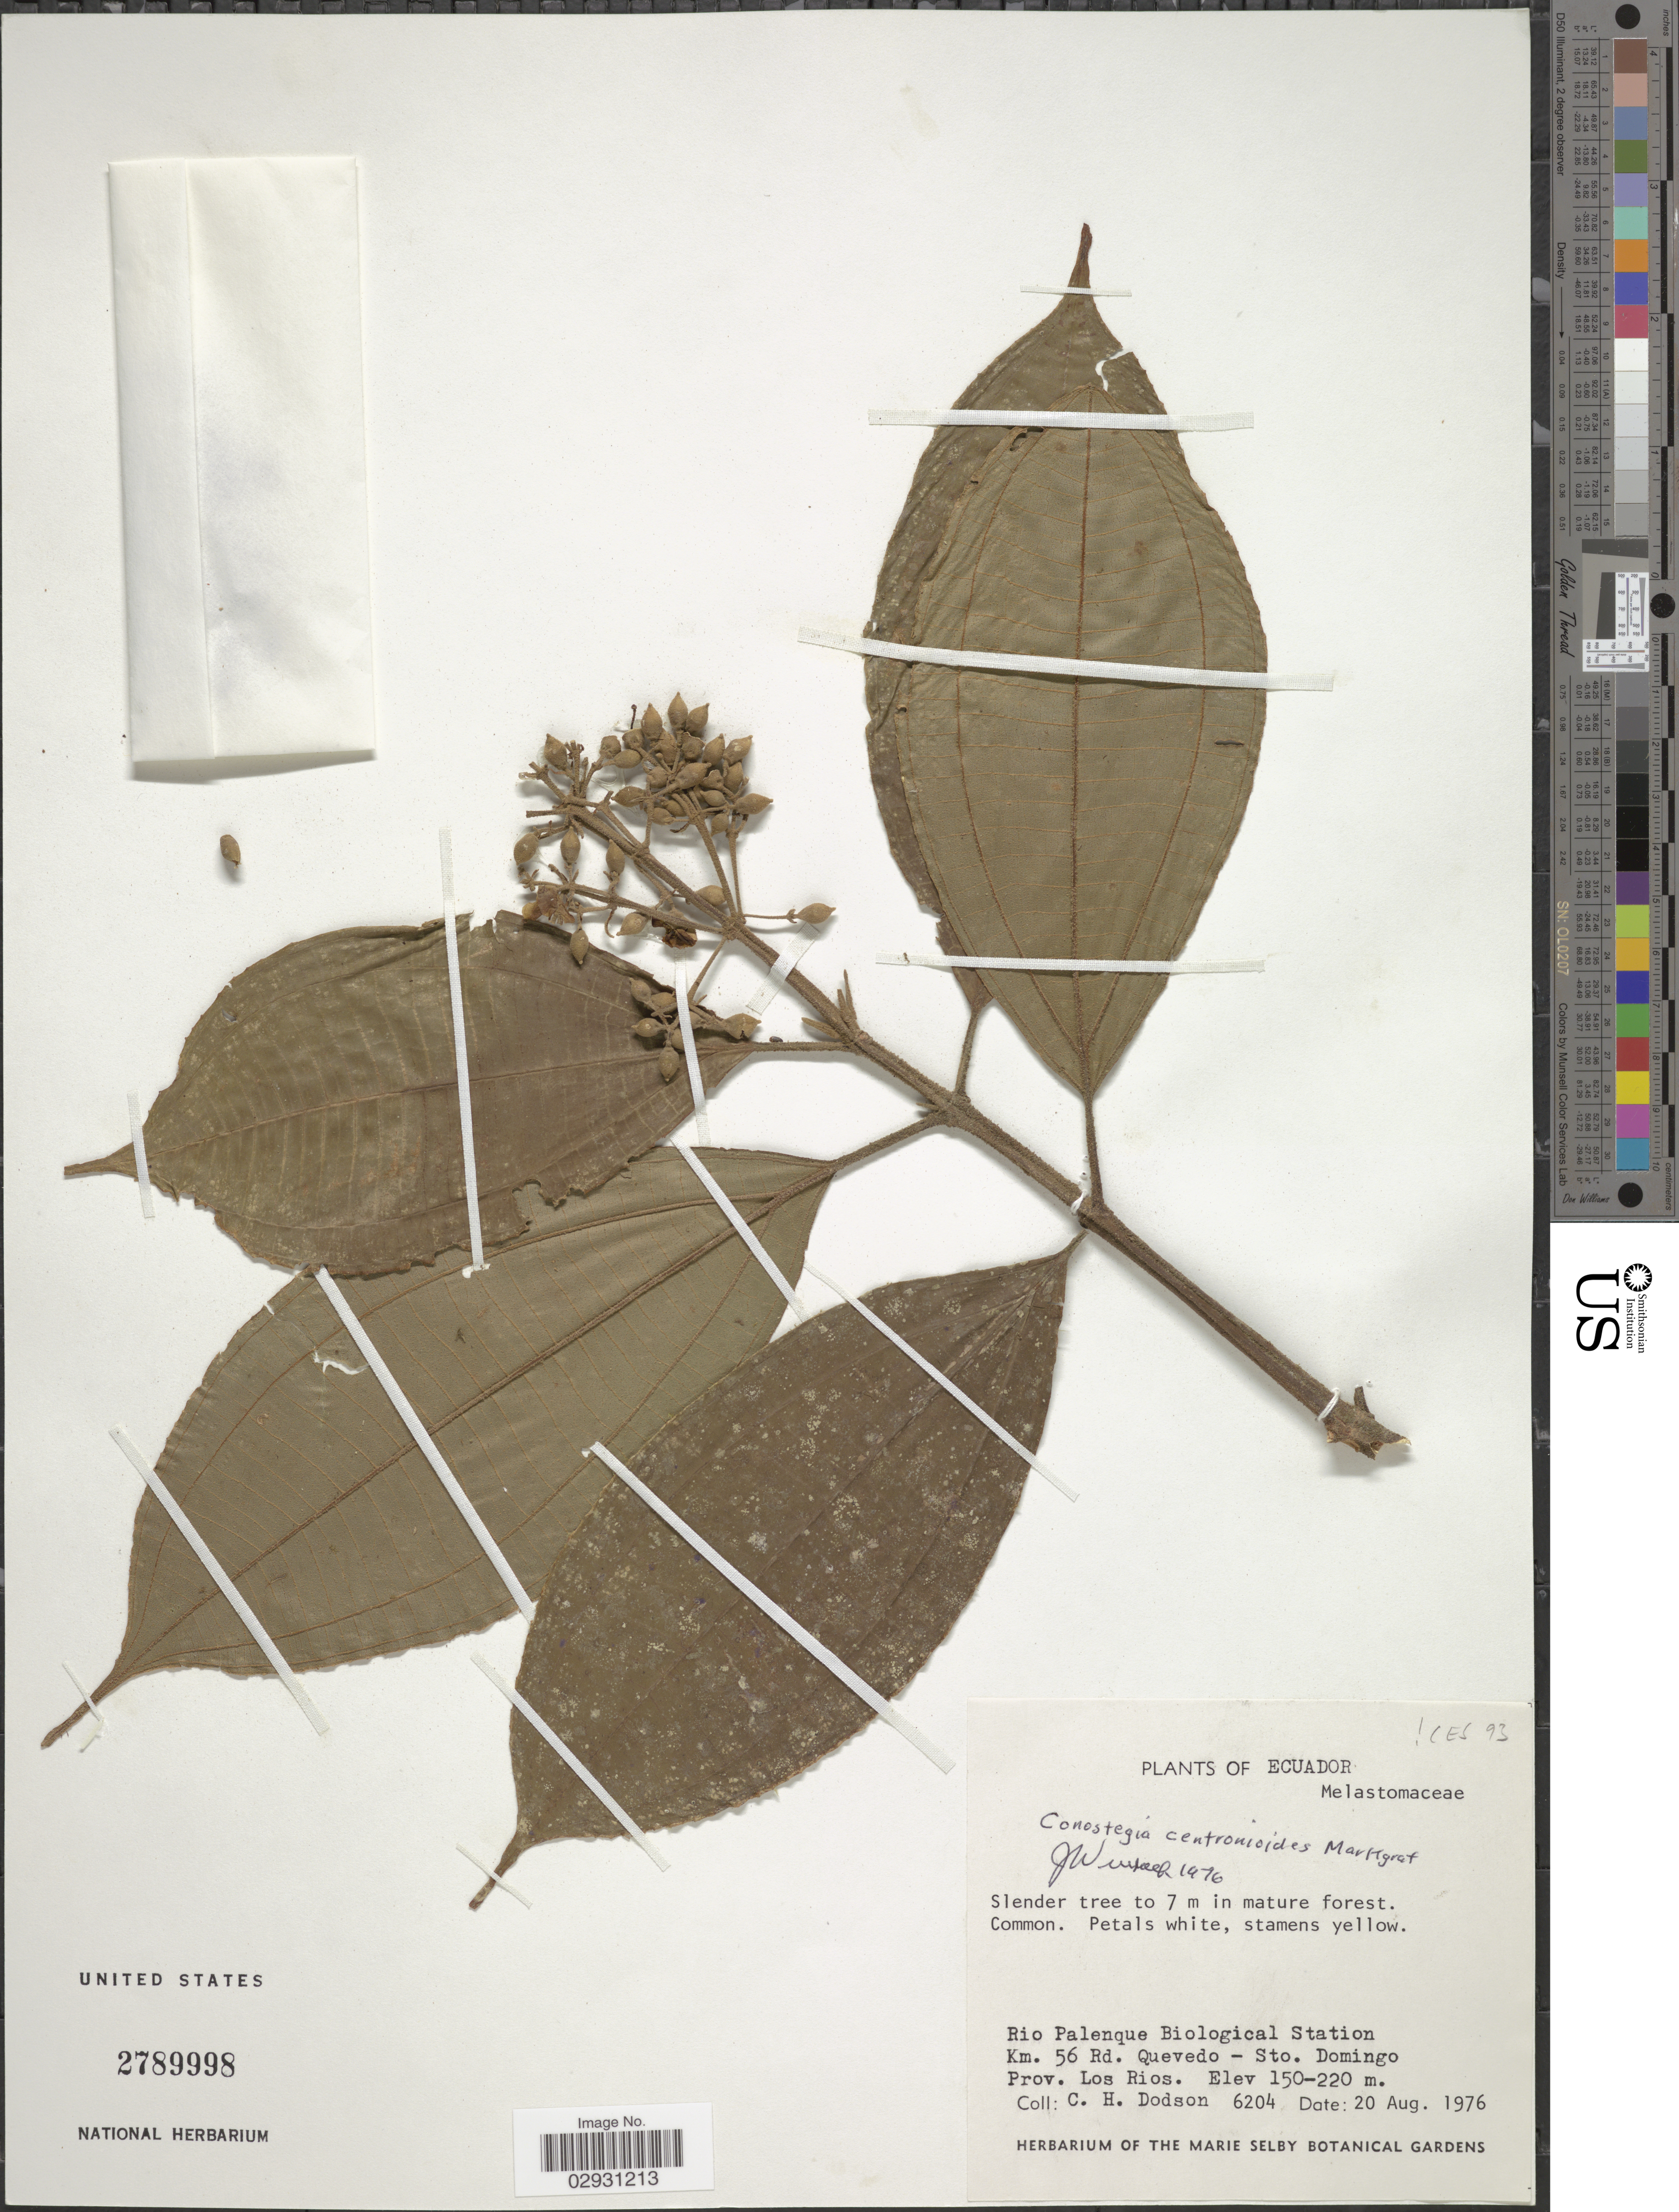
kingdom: Plantae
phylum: Tracheophyta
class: Magnoliopsida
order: Myrtales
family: Melastomataceae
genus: Conostegia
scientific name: Conostegia centronioides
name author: Markgr.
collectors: C. H. Dodson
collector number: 6204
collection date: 1976-08-20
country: Ecuador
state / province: Los Ríos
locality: Rio Palenque Biological Station Km. 56 Rd. Quevedo - Sto. Domingo.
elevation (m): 150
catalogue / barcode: US 2789998